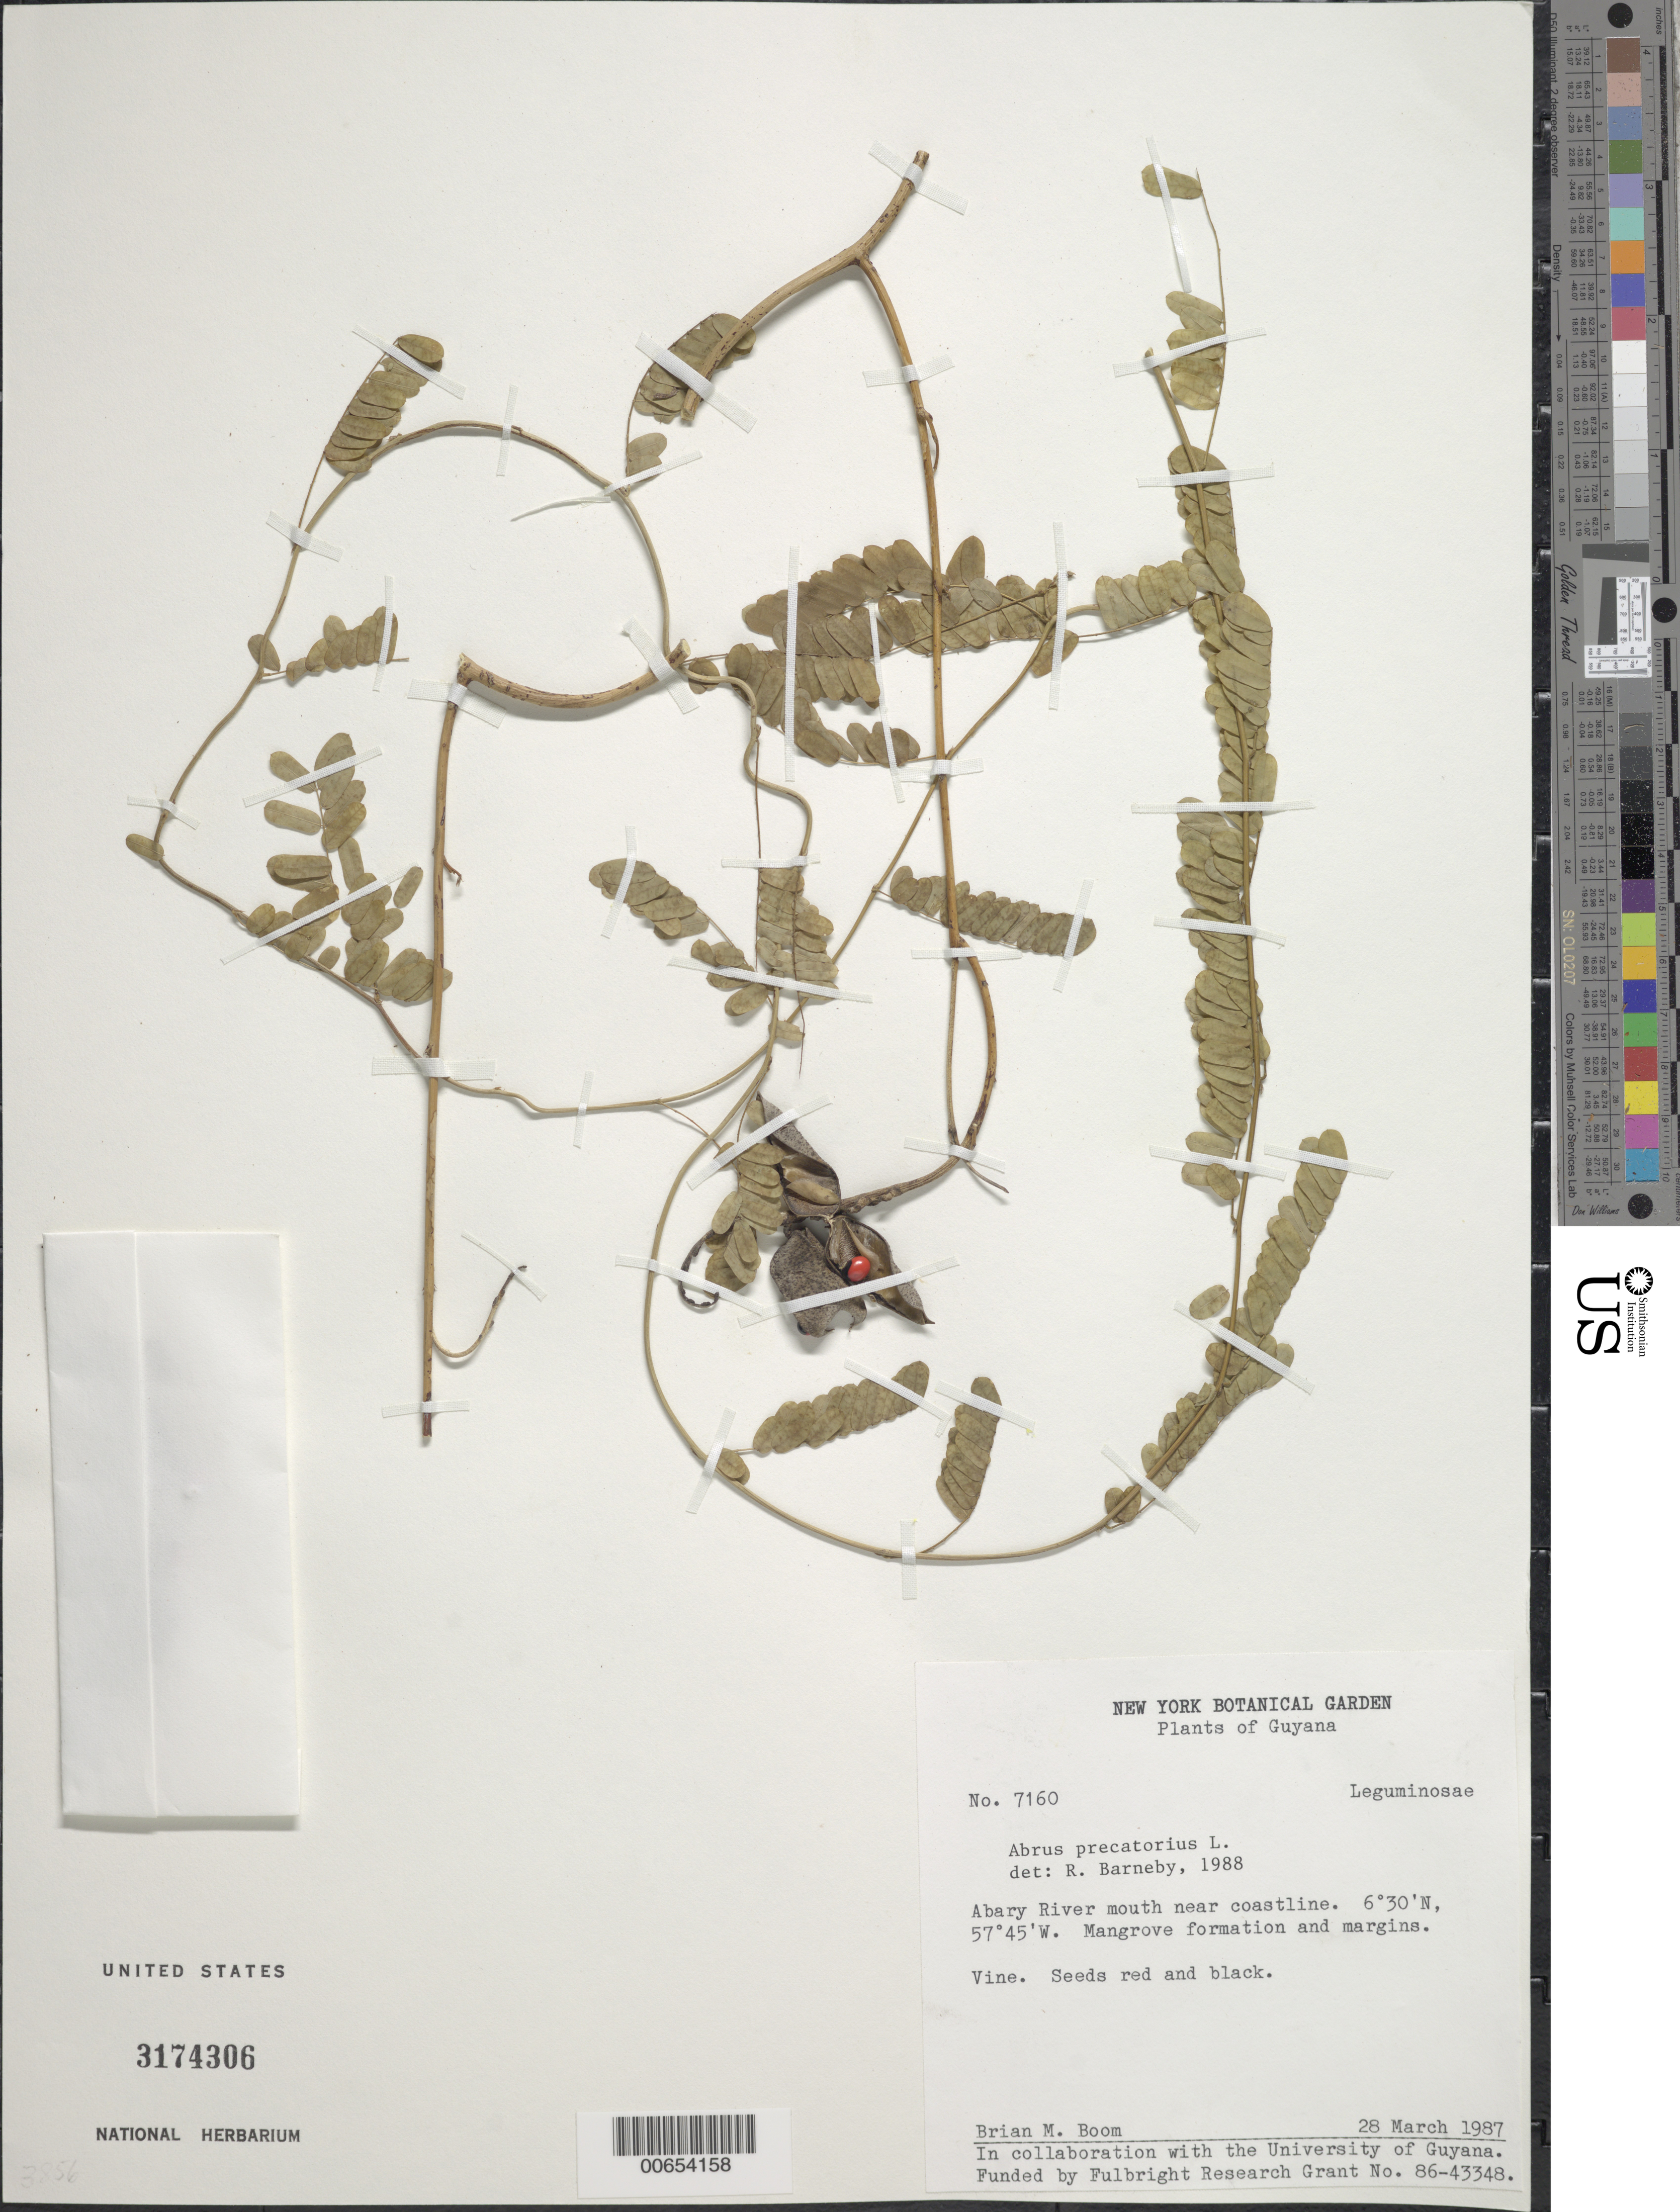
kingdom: Plantae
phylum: Tracheophyta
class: Magnoliopsida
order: Fabales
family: Fabaceae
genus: Abrus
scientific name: Abrus precatorius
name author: L.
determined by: Barneby, Rupert C., (NY)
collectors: B. M. Boom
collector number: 7160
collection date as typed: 28-Mar-87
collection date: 1987-03-28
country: Guyana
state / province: Mahaica-Berbice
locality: Abary River, mouth near coastline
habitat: Mangrove formations and margins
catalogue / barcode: US 3174306